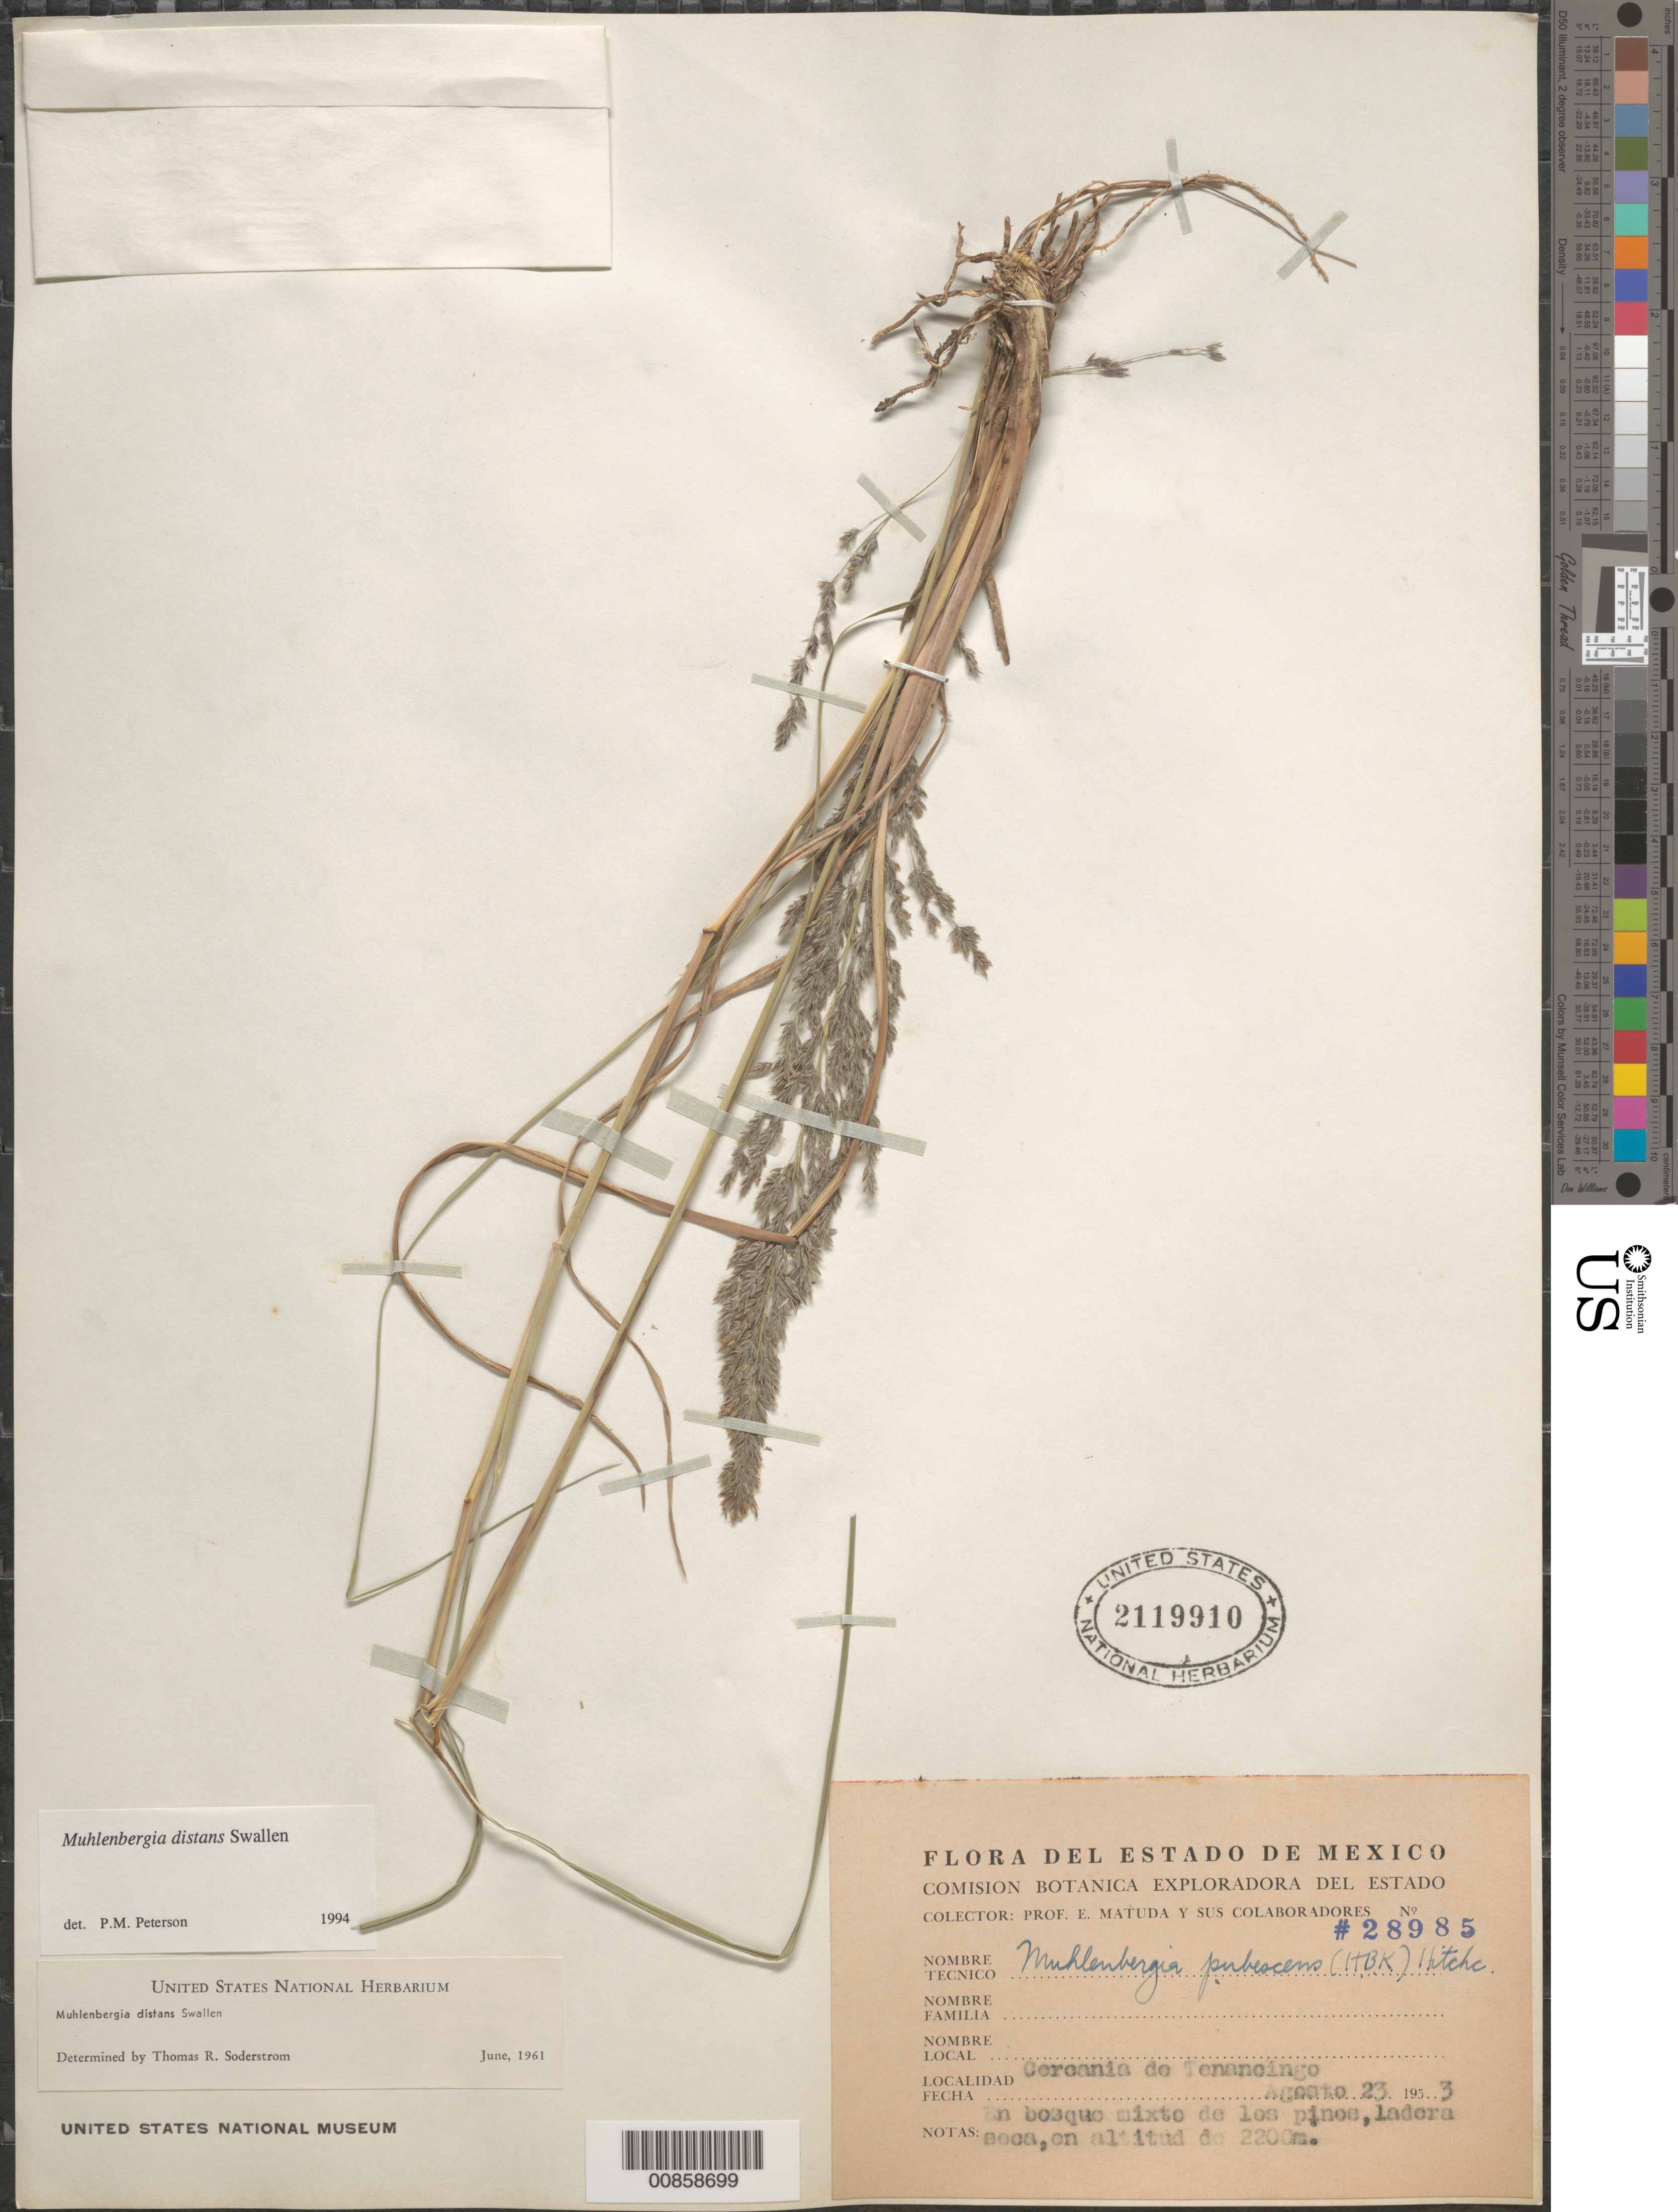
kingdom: Plantae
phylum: Tracheophyta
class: Liliopsida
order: Poales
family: Poaceae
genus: Muhlenbergia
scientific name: Muhlenbergia distans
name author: Swallen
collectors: E. Matuda & Sus Colaboradores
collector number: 28985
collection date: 1953-08-23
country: Mexico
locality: Estado de Mexico. Comision Botanica Exploradora del Estado. Cercania de Tenancingo.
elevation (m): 2200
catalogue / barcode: US 2119910